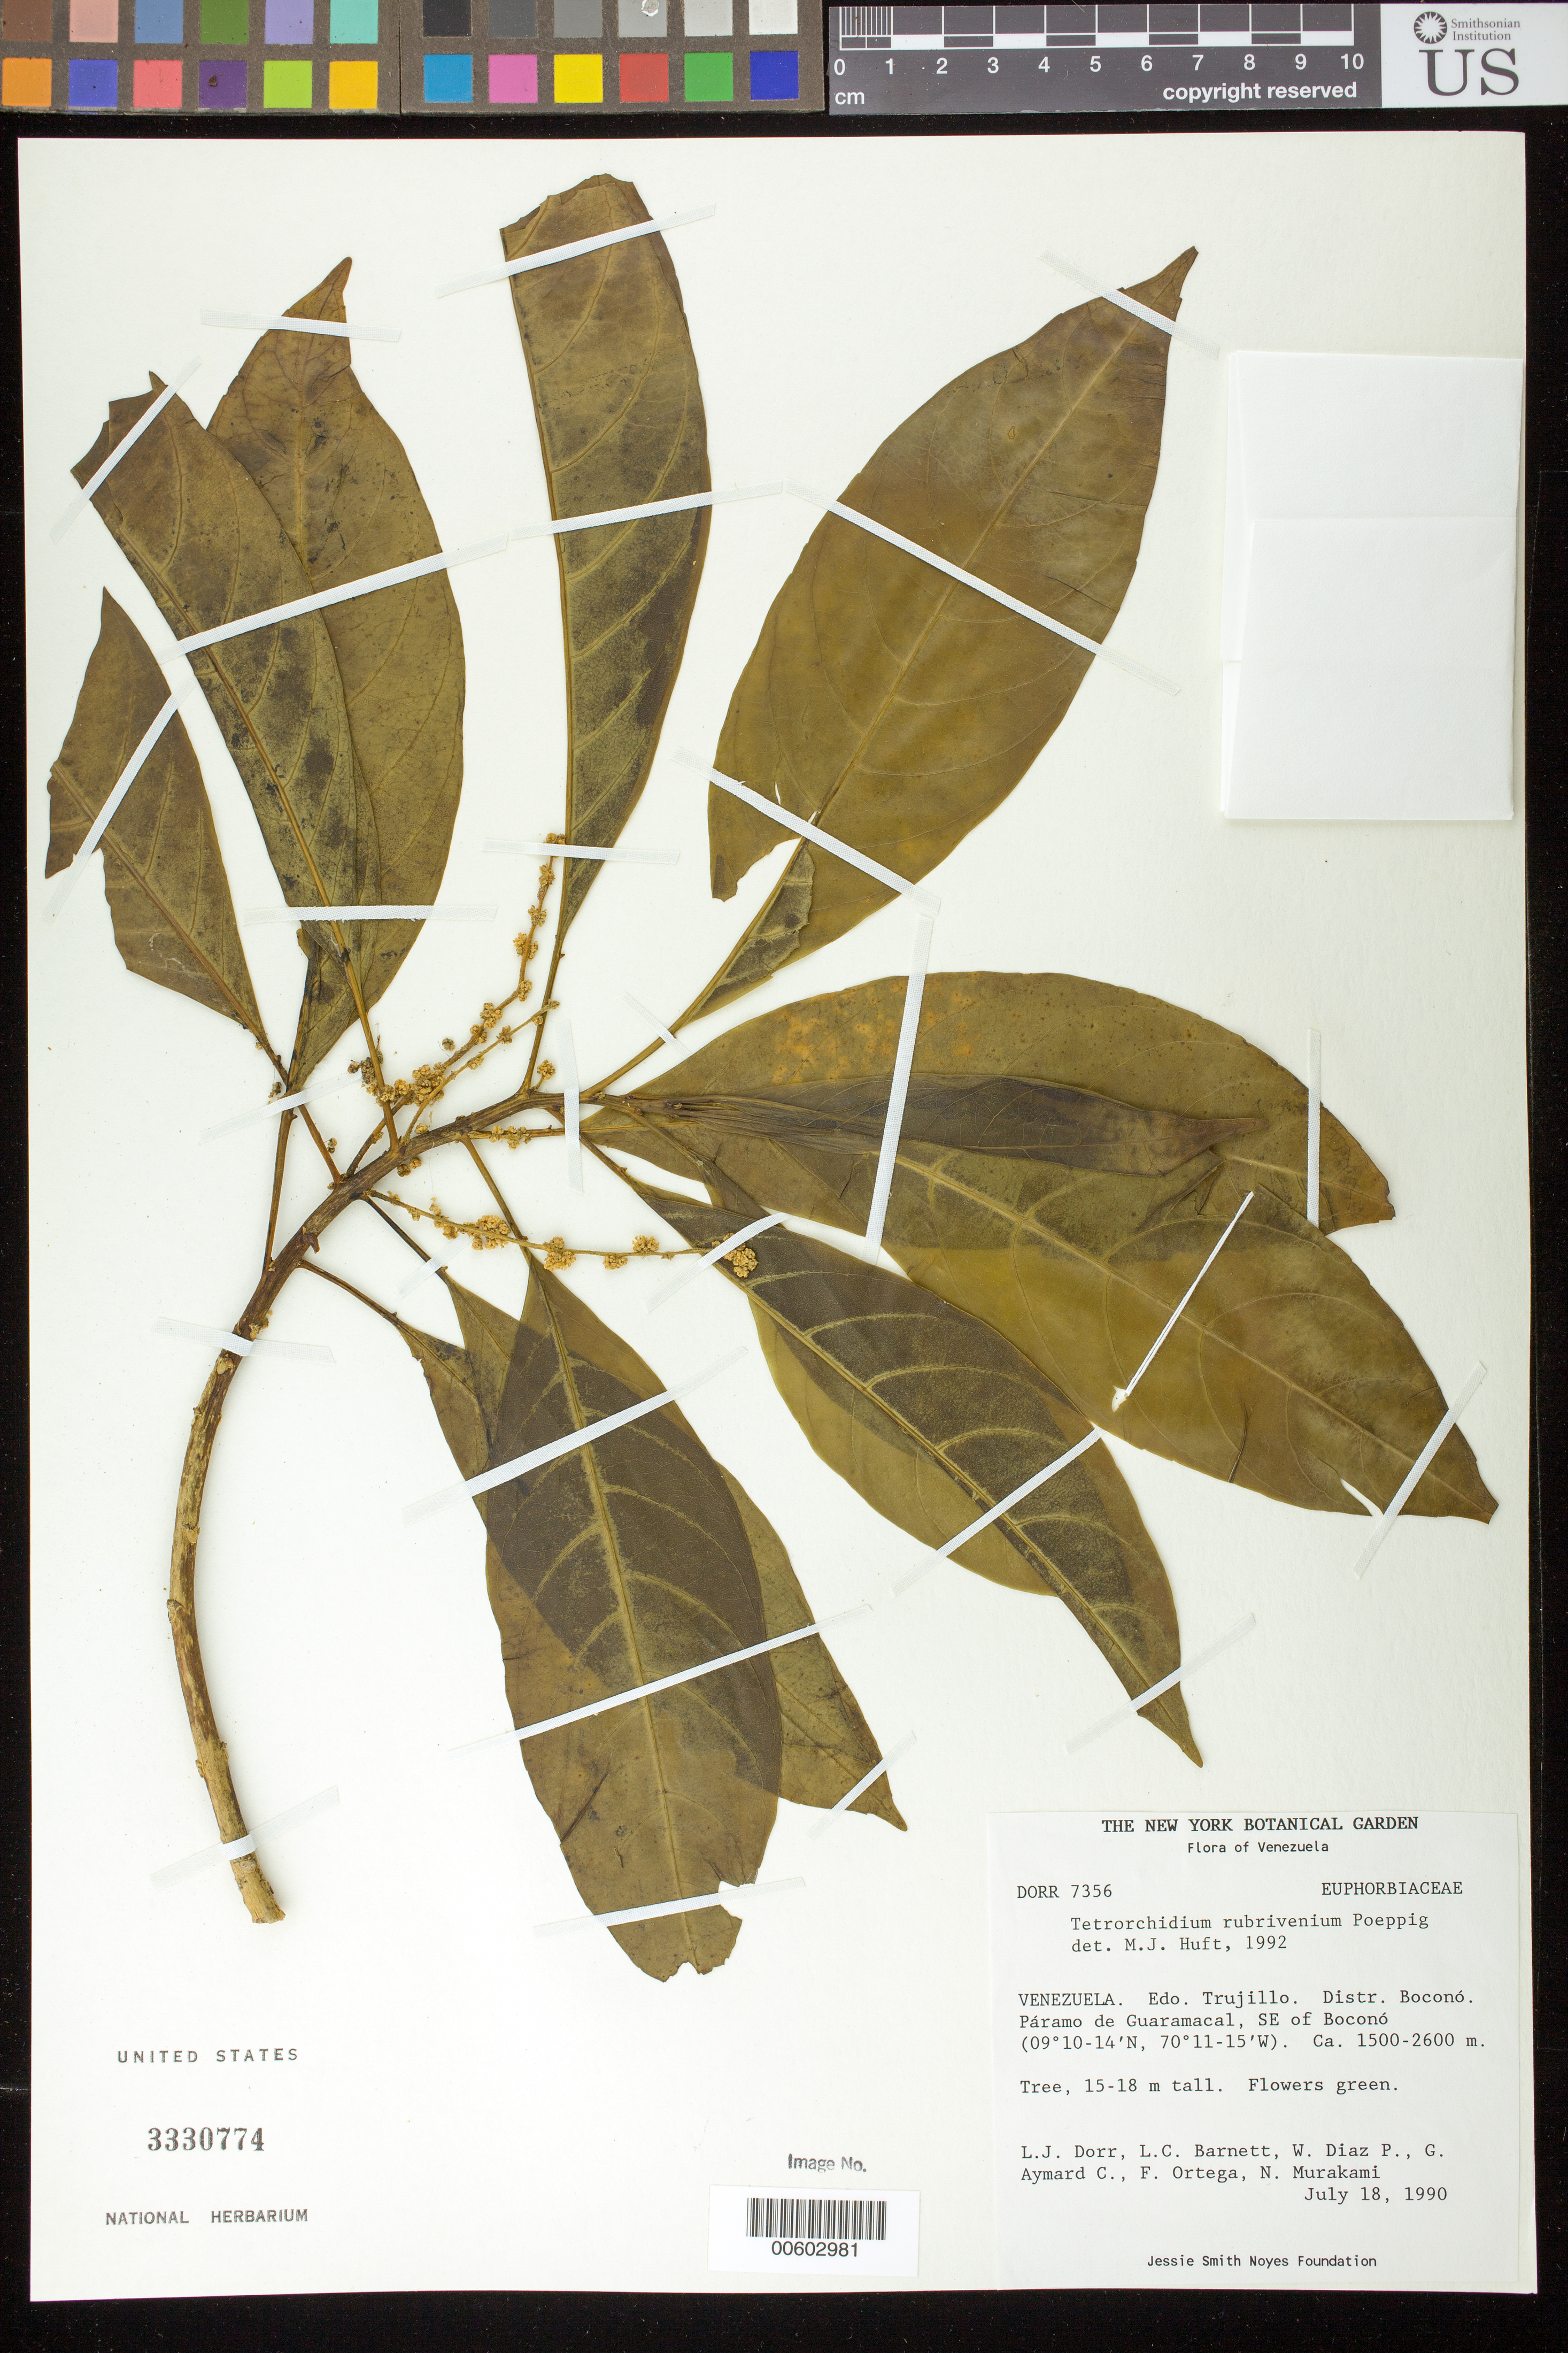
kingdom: Plantae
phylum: Tracheophyta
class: Magnoliopsida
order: Malpighiales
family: Euphorbiaceae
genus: Tetrorchidium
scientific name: Tetrorchidium rubrivenium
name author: Poepp.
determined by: Huft, M. J.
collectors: L. J. Dorr, L. C. Barnett, W. Díaz P., G. A. Aymard, F. J. Ortega & N. Murakami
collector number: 7356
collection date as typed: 18 Jul 1990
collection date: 1990-07-18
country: Venezuela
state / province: Trujillo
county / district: Boconó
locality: Páramo de Guaramacal, SE of Boconó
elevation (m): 1500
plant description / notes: NY, PORT, US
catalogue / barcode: US 3330774